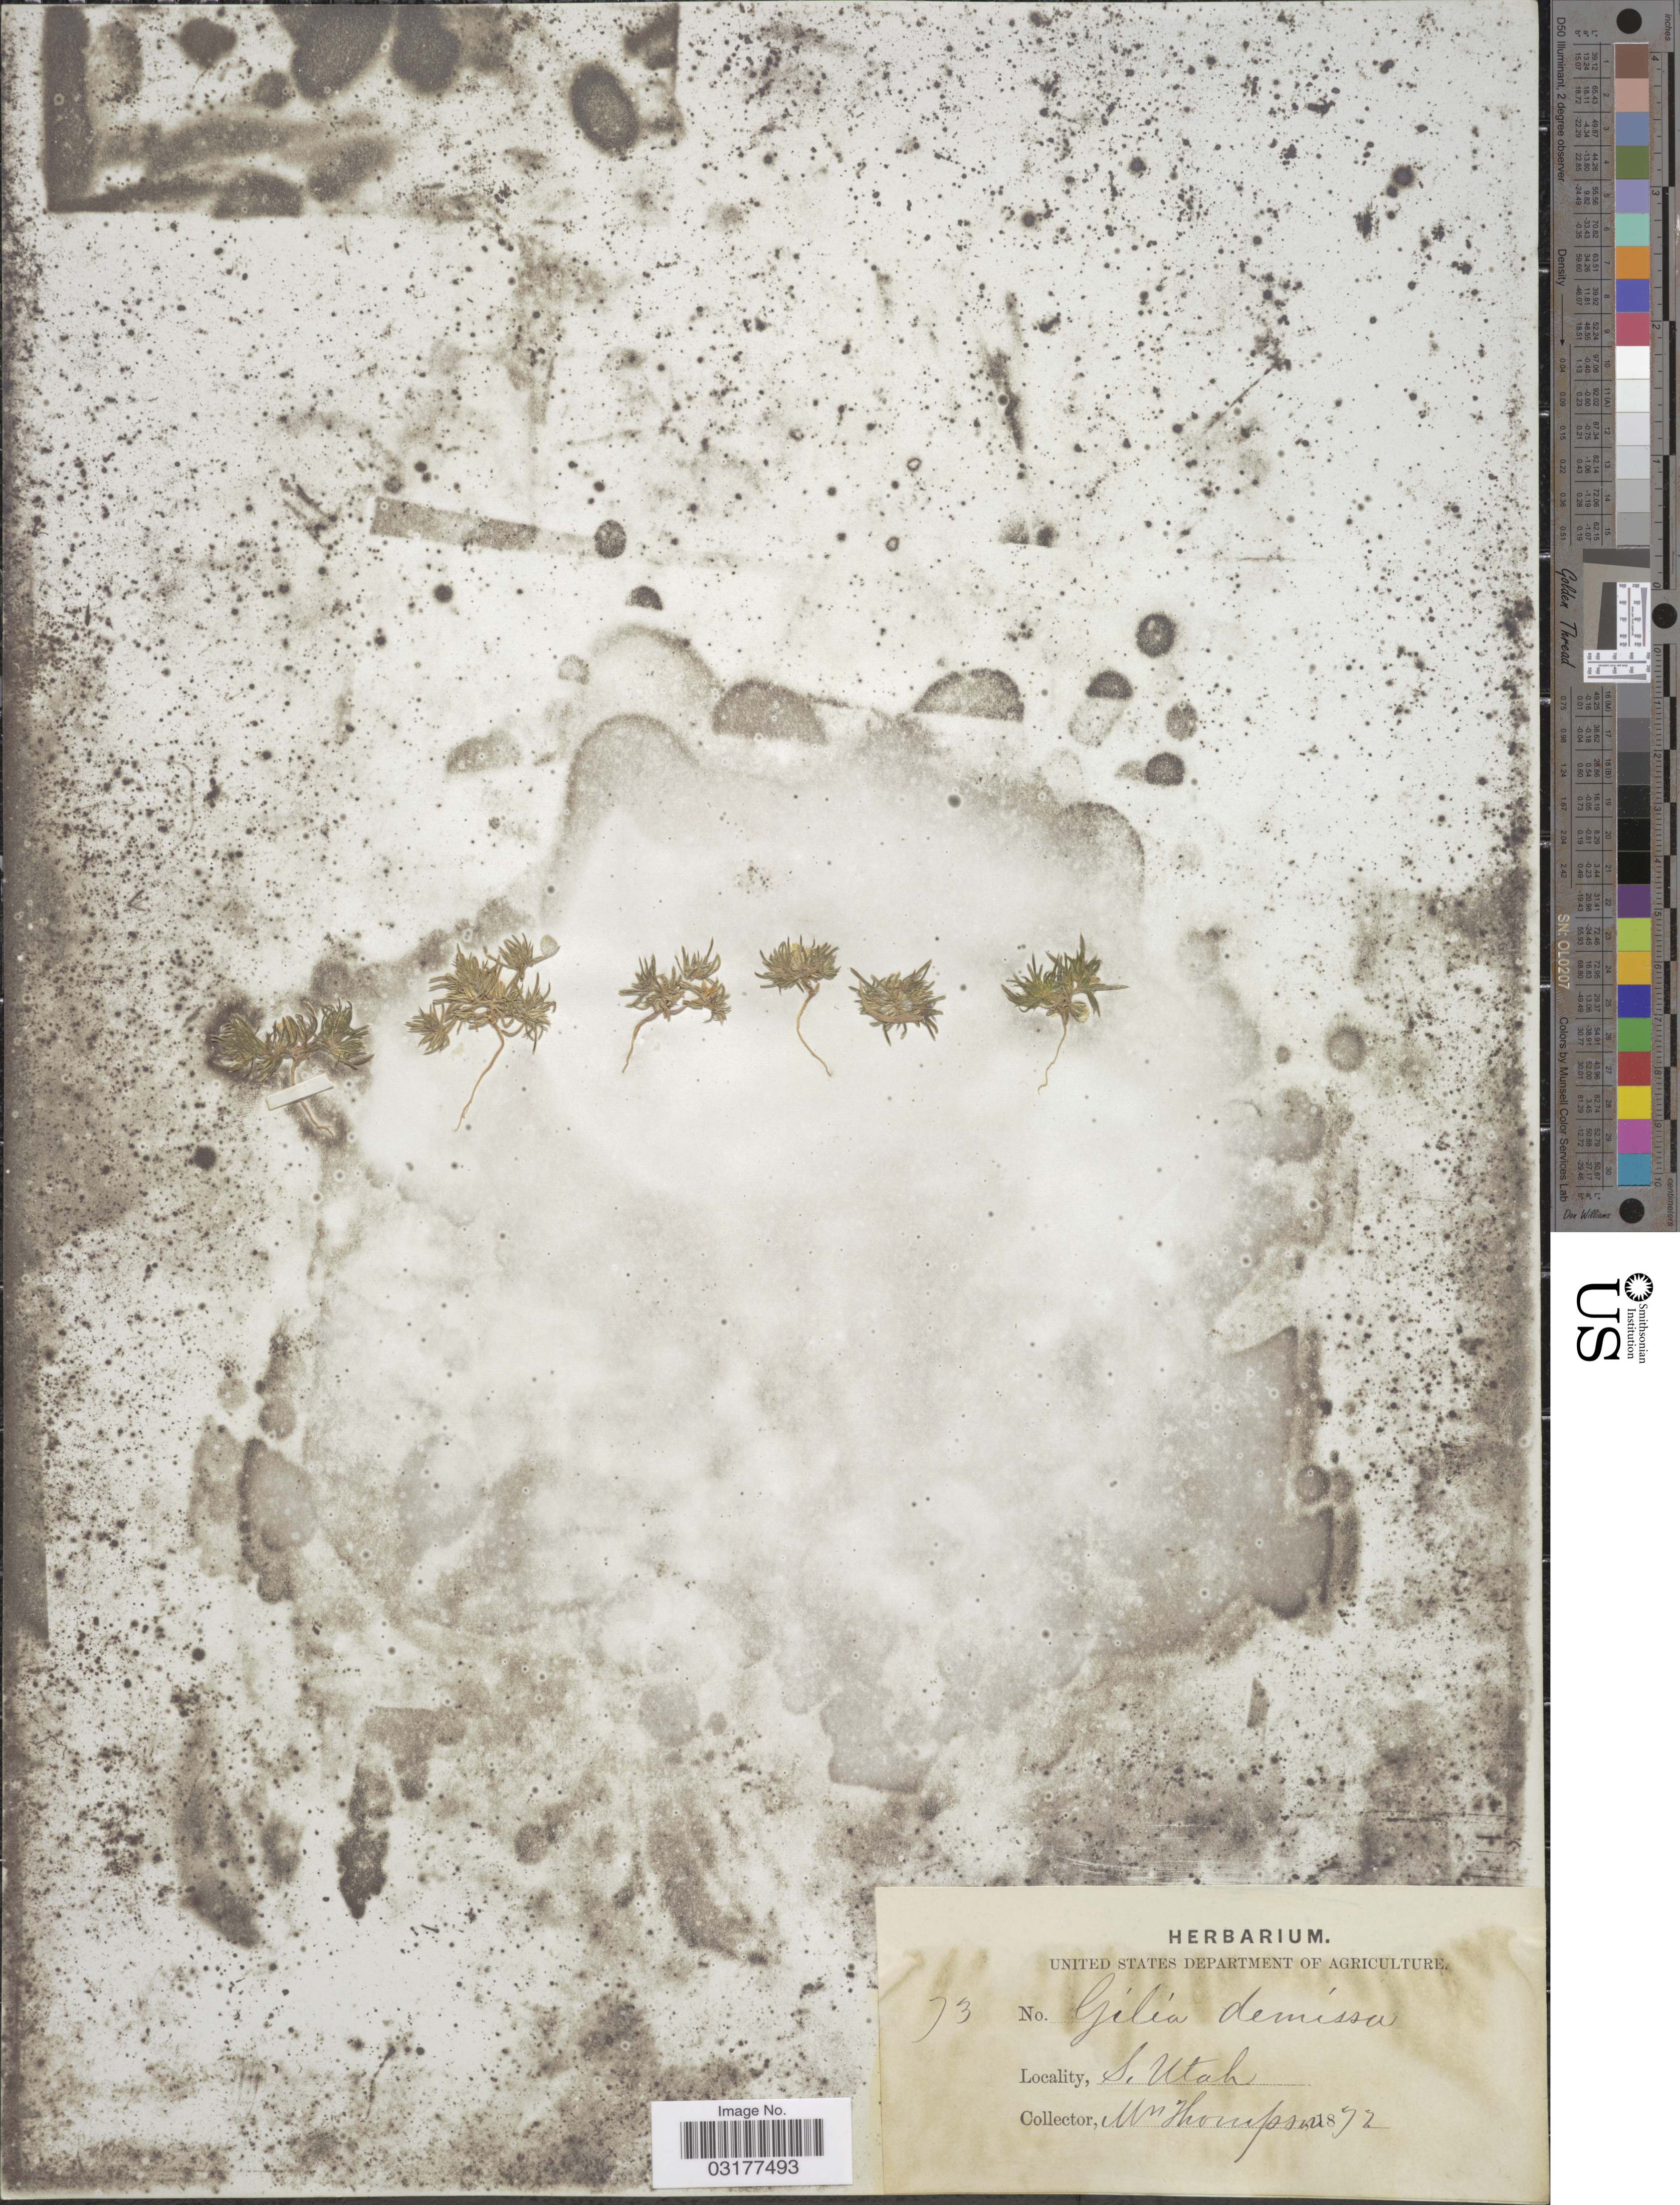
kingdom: Plantae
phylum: Tracheophyta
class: Magnoliopsida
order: Ericales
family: Polemoniaceae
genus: Linanthus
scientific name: Linanthus demissus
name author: (A. Gray) Greene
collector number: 73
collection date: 1872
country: United States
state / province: Utah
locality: S. Utah.